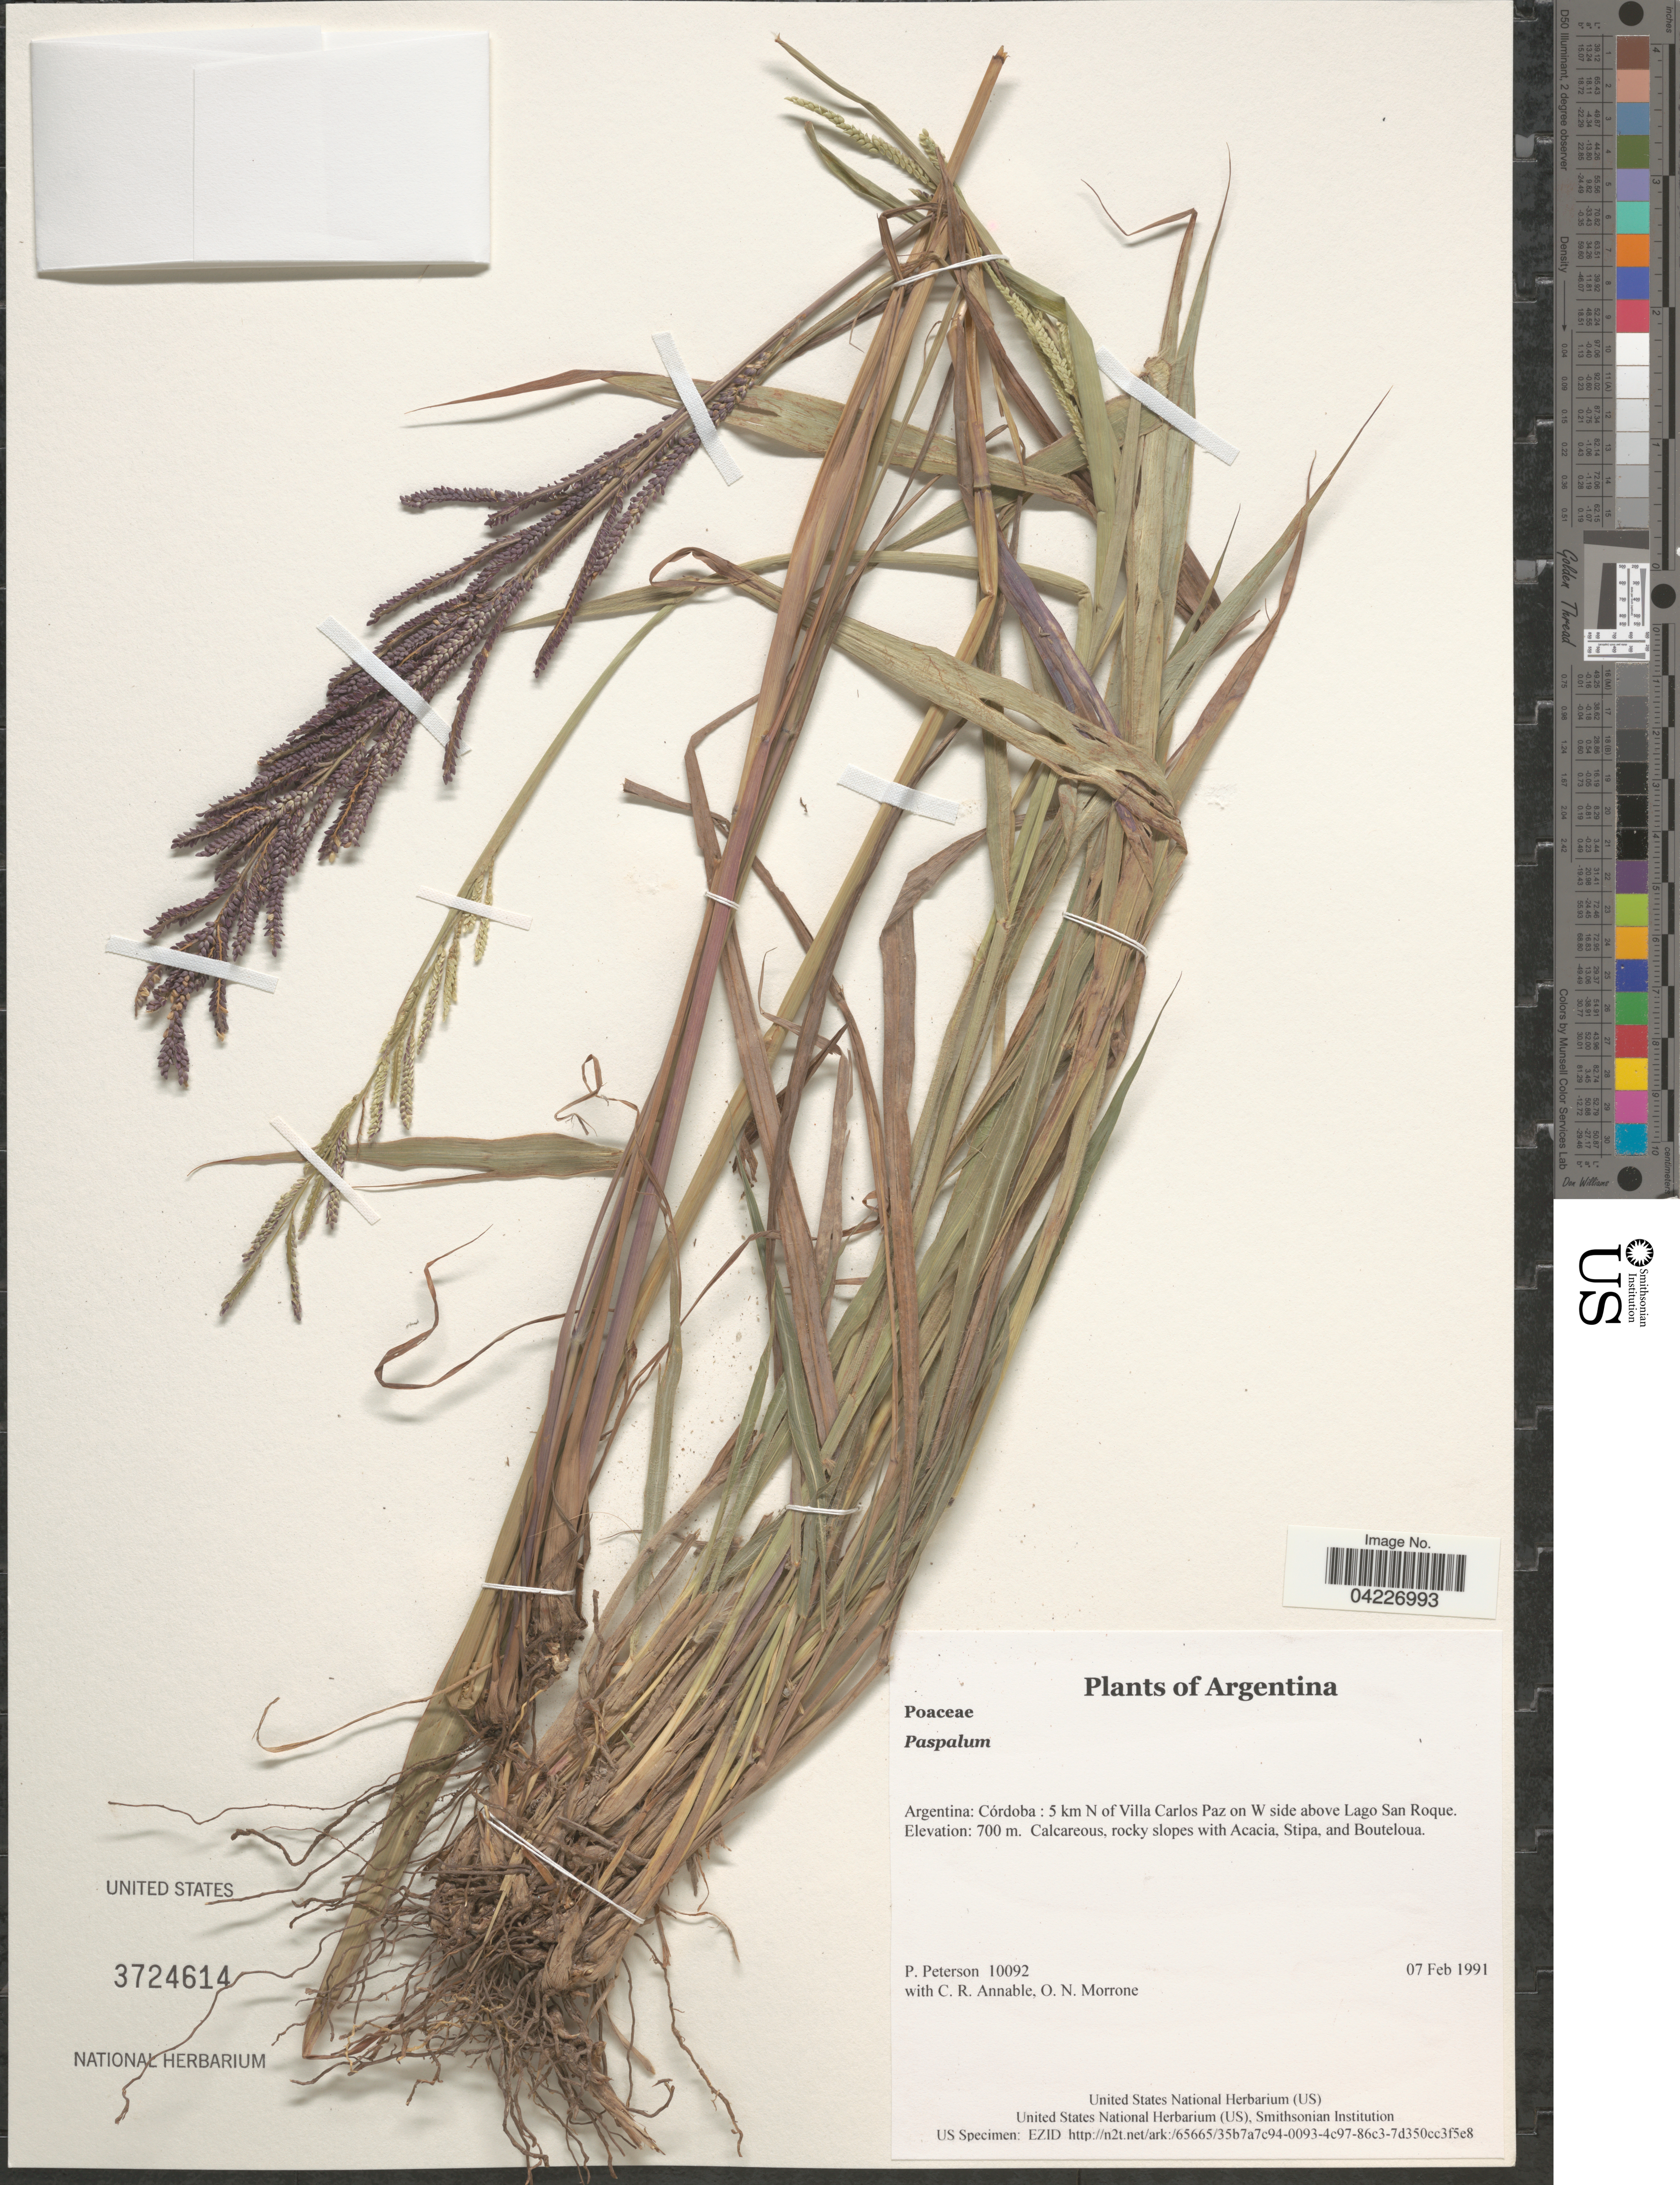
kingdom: Plantae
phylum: Tracheophyta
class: Liliopsida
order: Poales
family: Poaceae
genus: Paspalum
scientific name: Paspalum sp.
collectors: P. Peterson, C. R. Annable & O. N. Morrone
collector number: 10092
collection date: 1991-02-07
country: Argentina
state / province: Cordoba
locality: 5 km N of Villa Carlos Paz on W side above Lago San Roque.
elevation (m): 700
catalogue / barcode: US 3724614